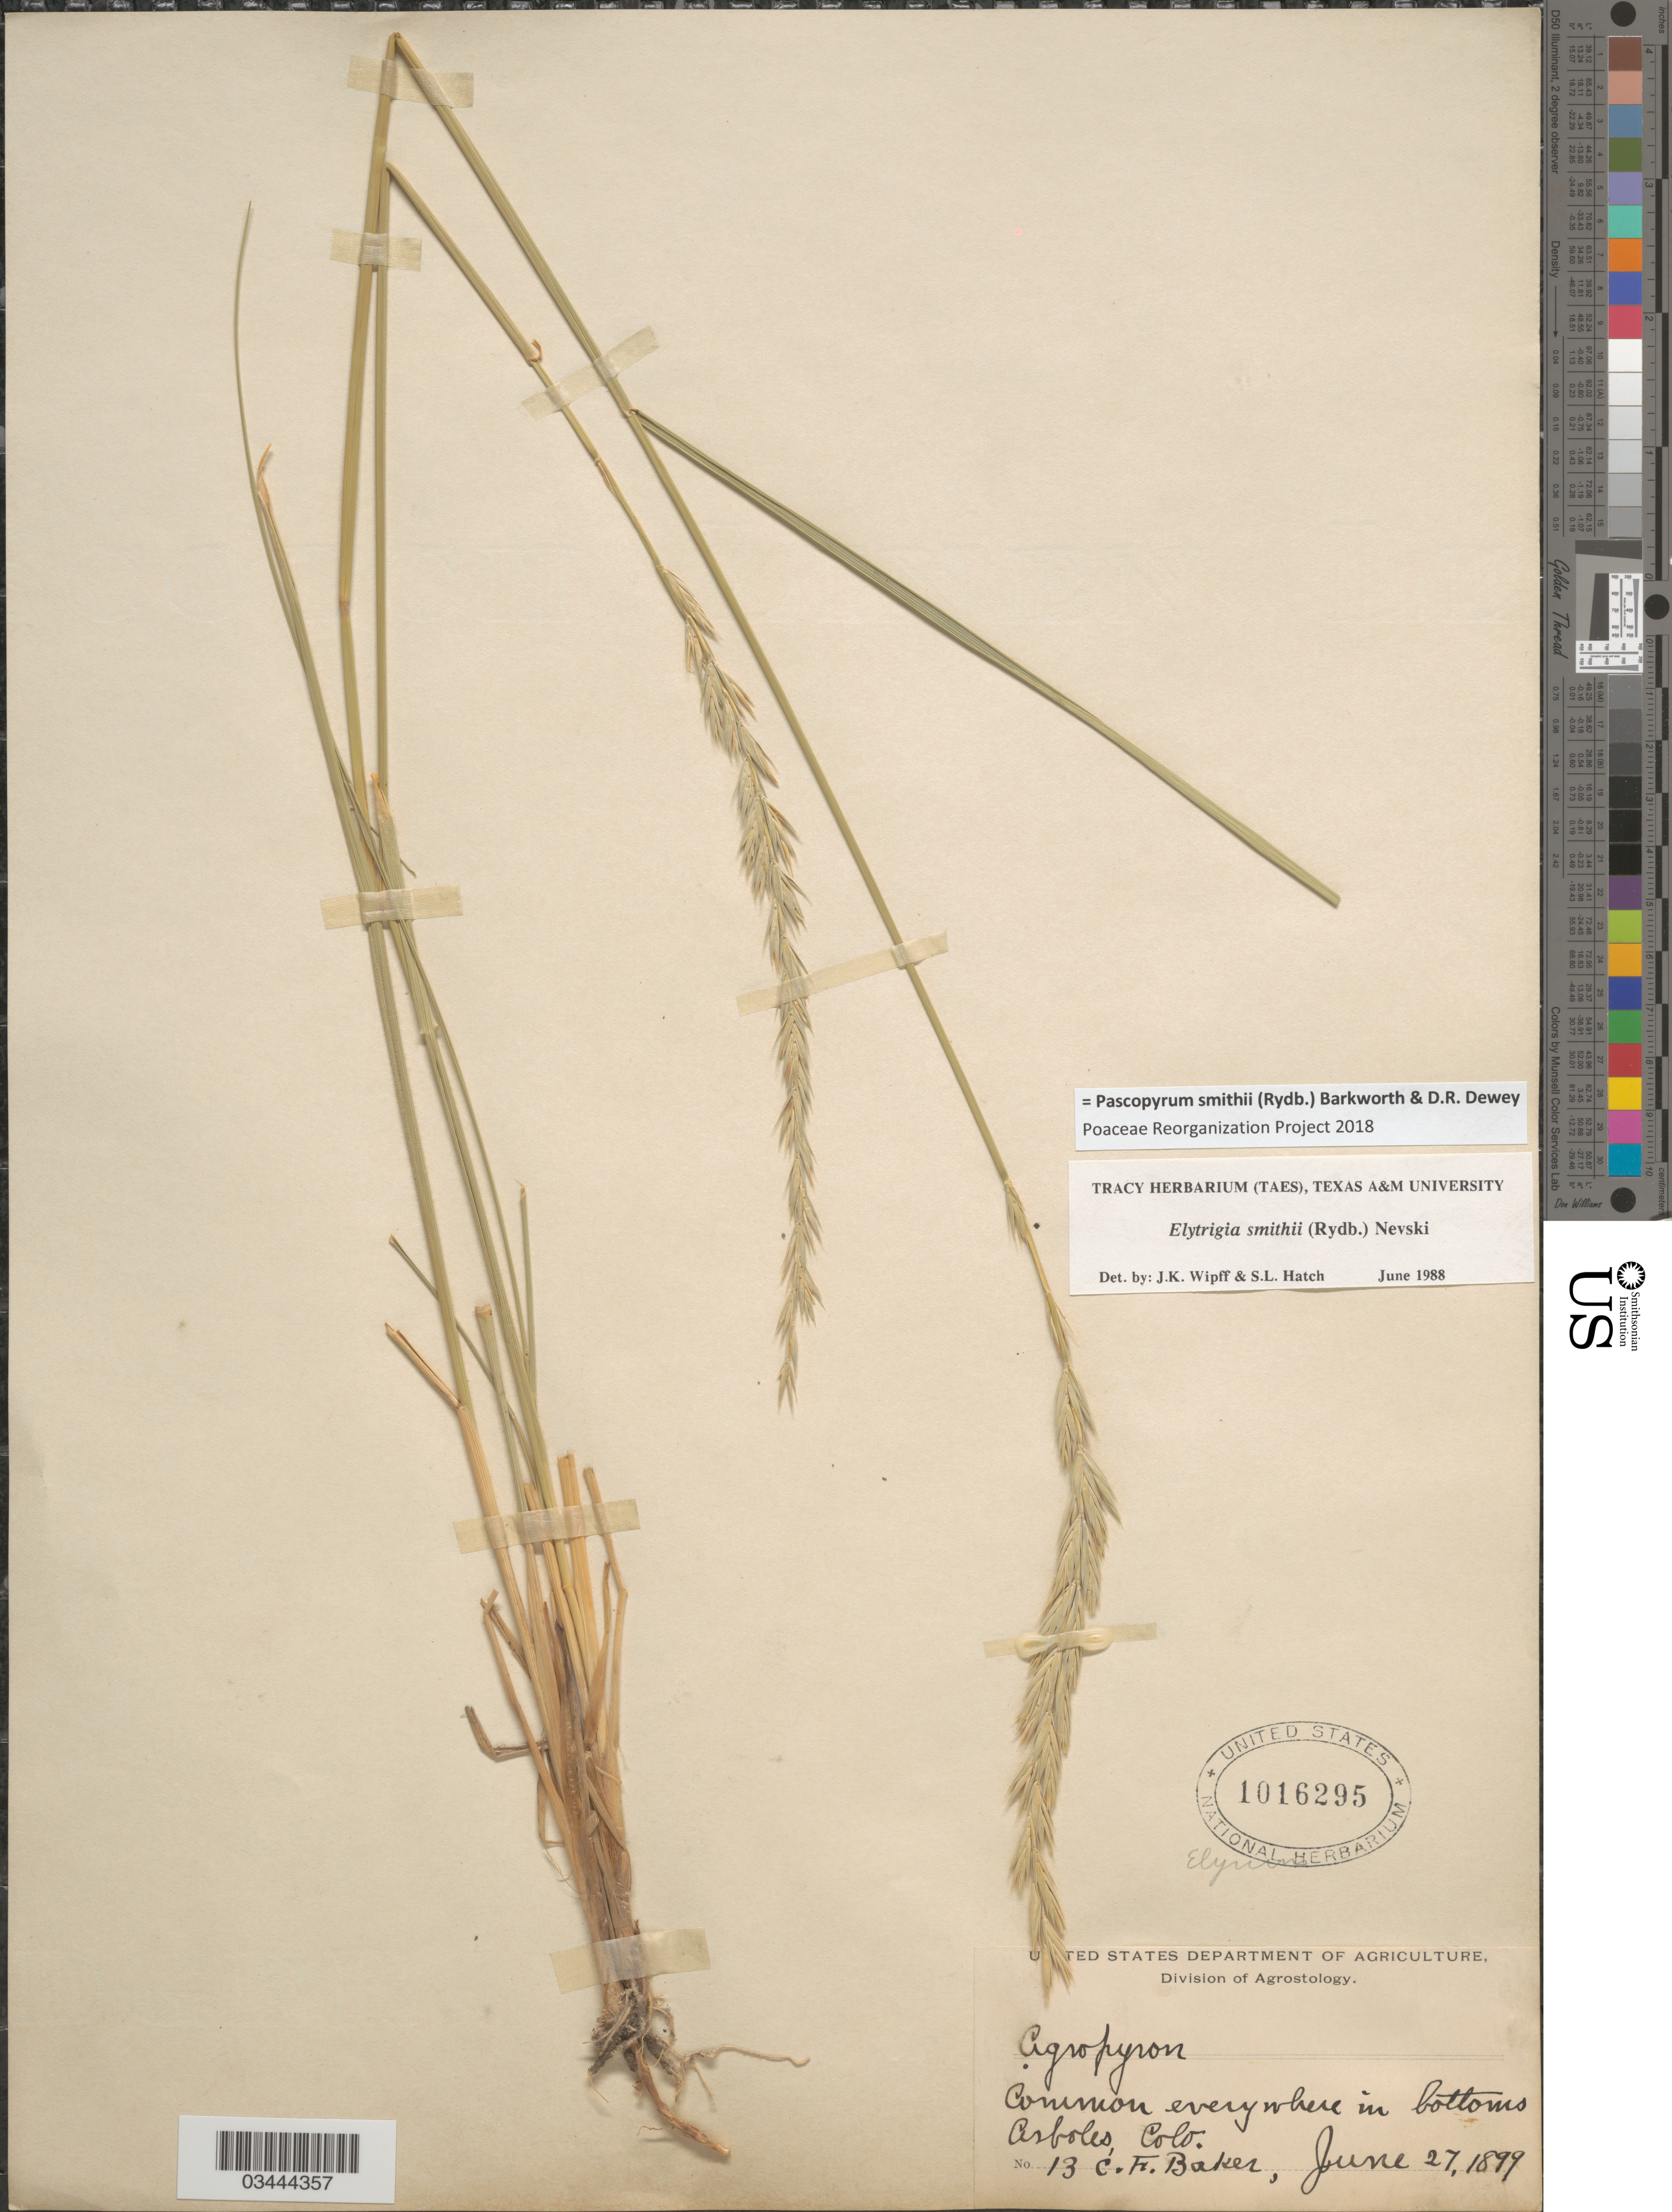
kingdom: Plantae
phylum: Tracheophyta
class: Liliopsida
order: Poales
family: Poaceae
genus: Pascopyrum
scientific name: Pascopyrum smithii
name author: (Rydb.) Barkworth & Dewey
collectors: C. F. Baker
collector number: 13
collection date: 1899-06-27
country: United States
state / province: Colorado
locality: Arboles.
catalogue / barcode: US 1016295